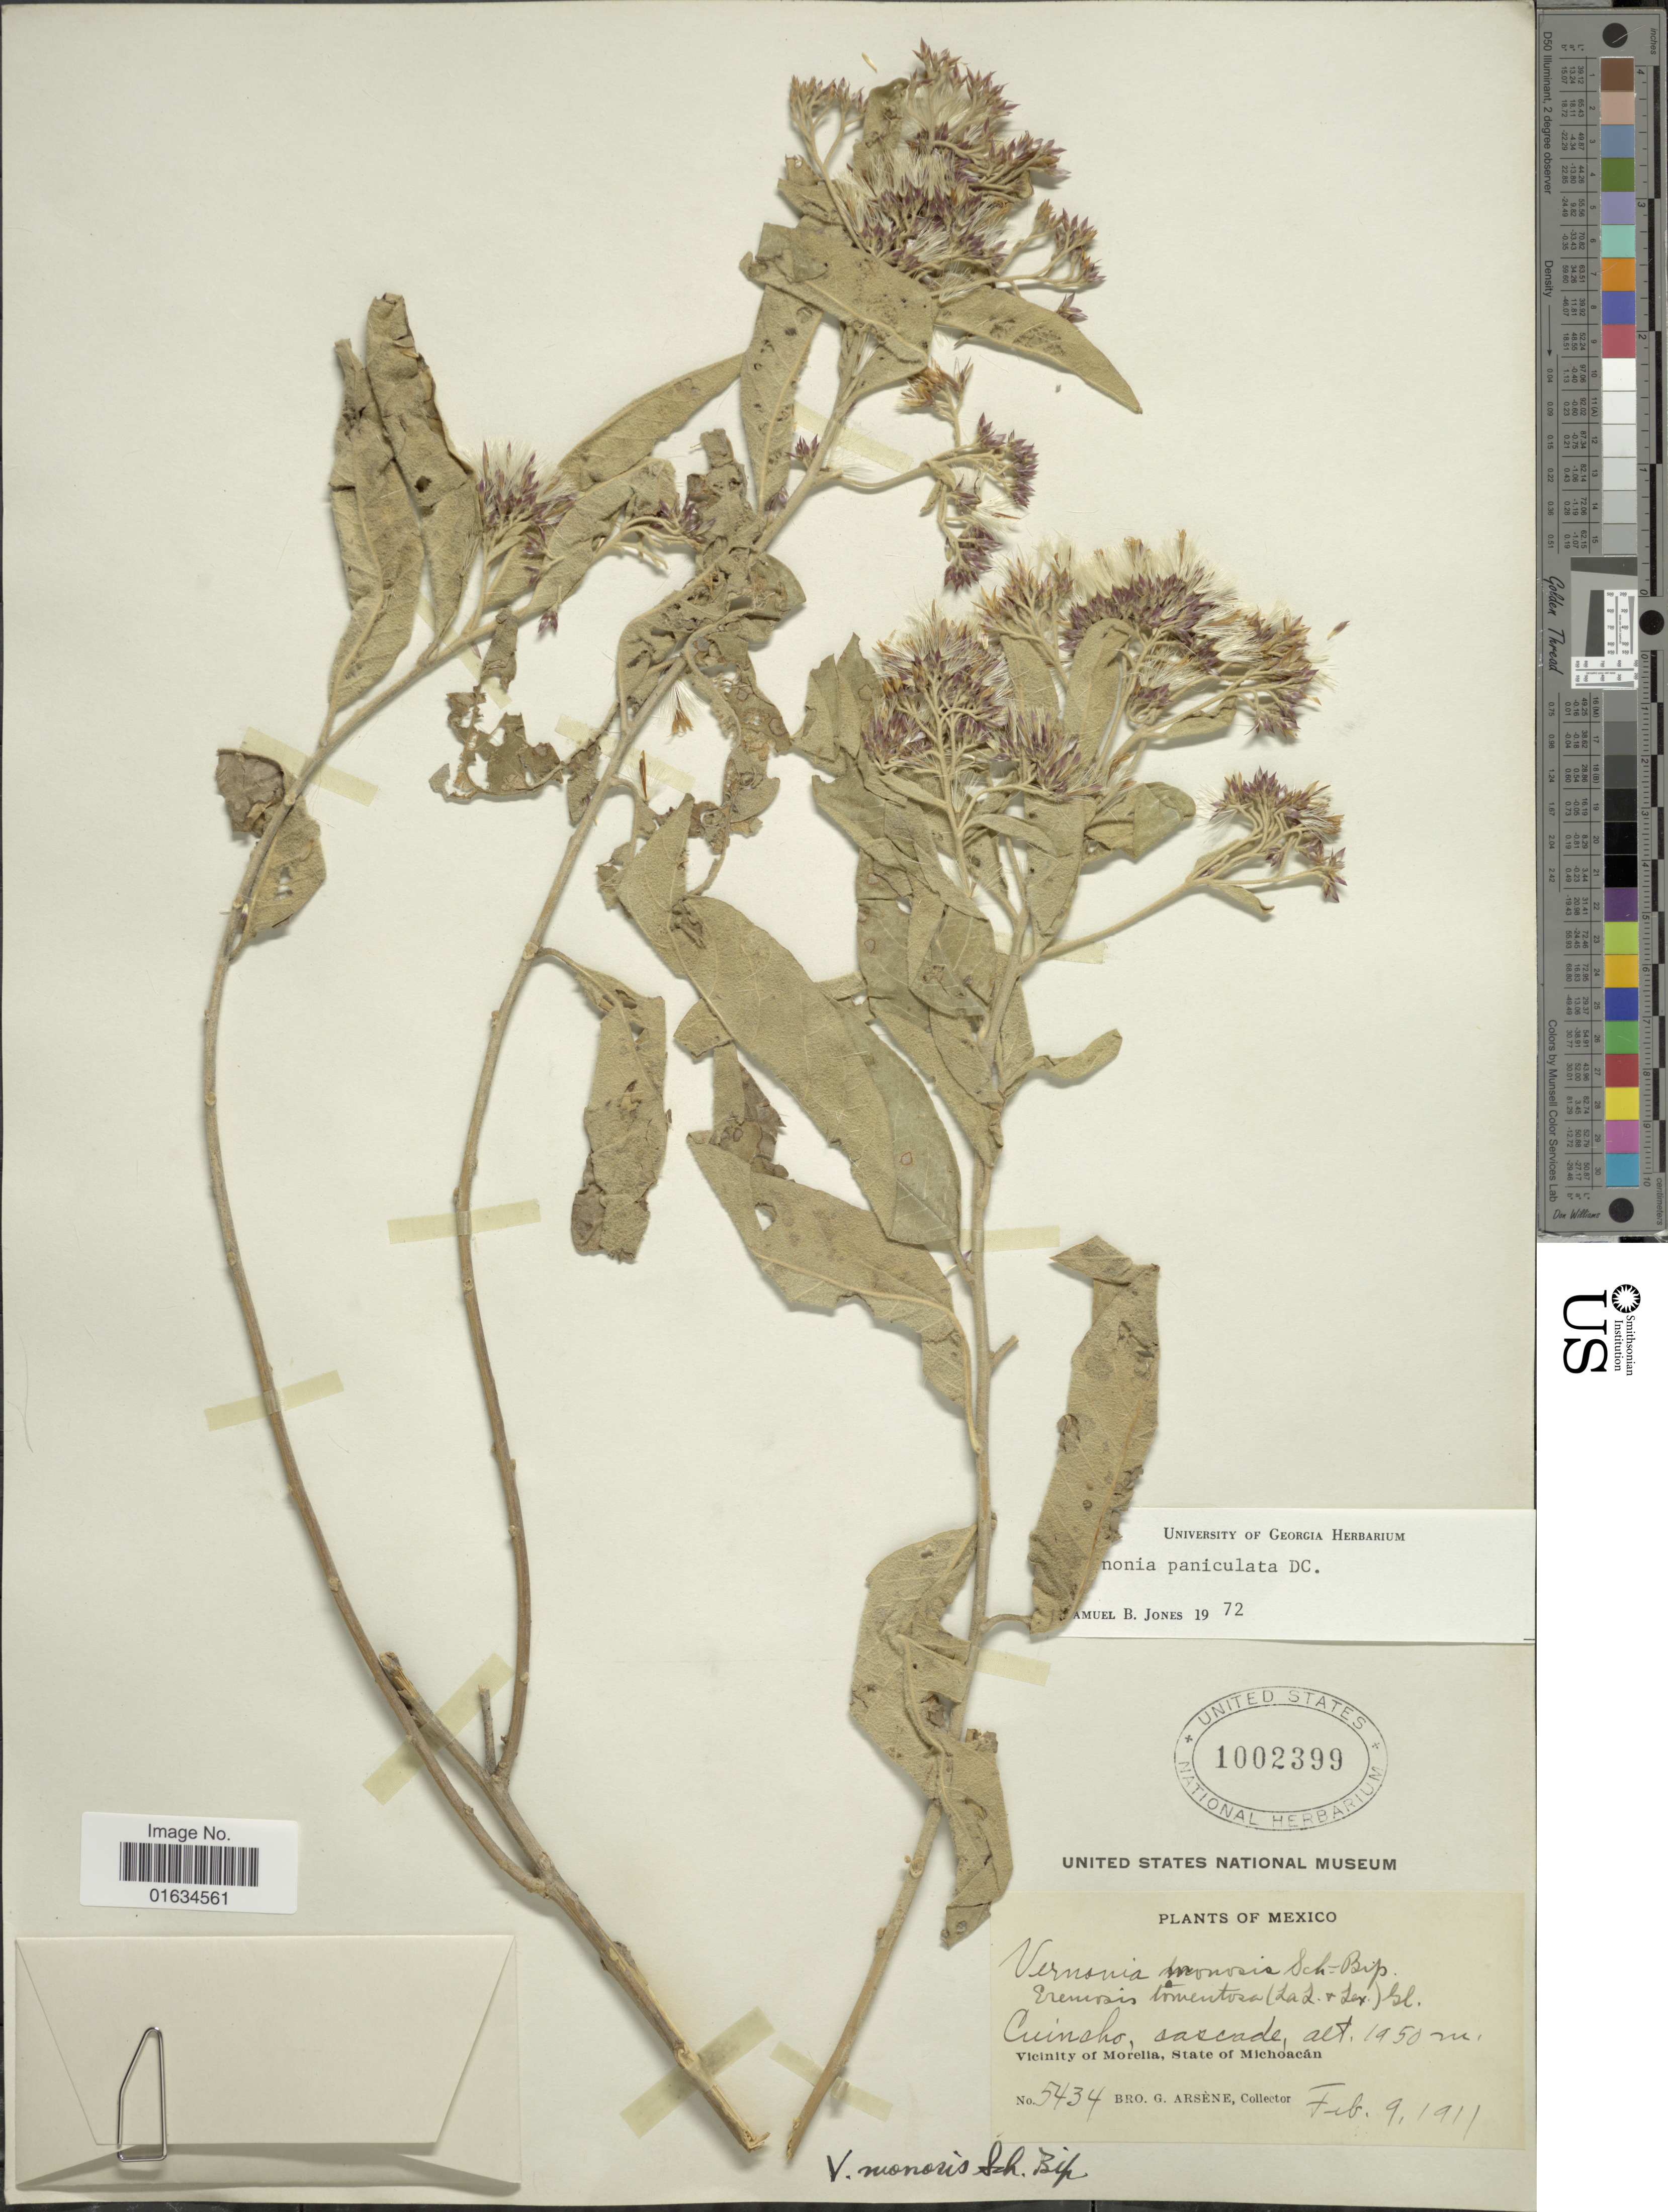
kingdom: Plantae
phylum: Tracheophyta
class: Magnoliopsida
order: Asterales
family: Asteraceae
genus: Vernonia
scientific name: Vernonia paniculata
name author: DC.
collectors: Bro. G. Arsène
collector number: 5434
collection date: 1911-02-09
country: Mexico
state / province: Michoacán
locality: Cuinago, sascade, Vicinity of Morellia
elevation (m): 1950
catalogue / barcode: US 1002399